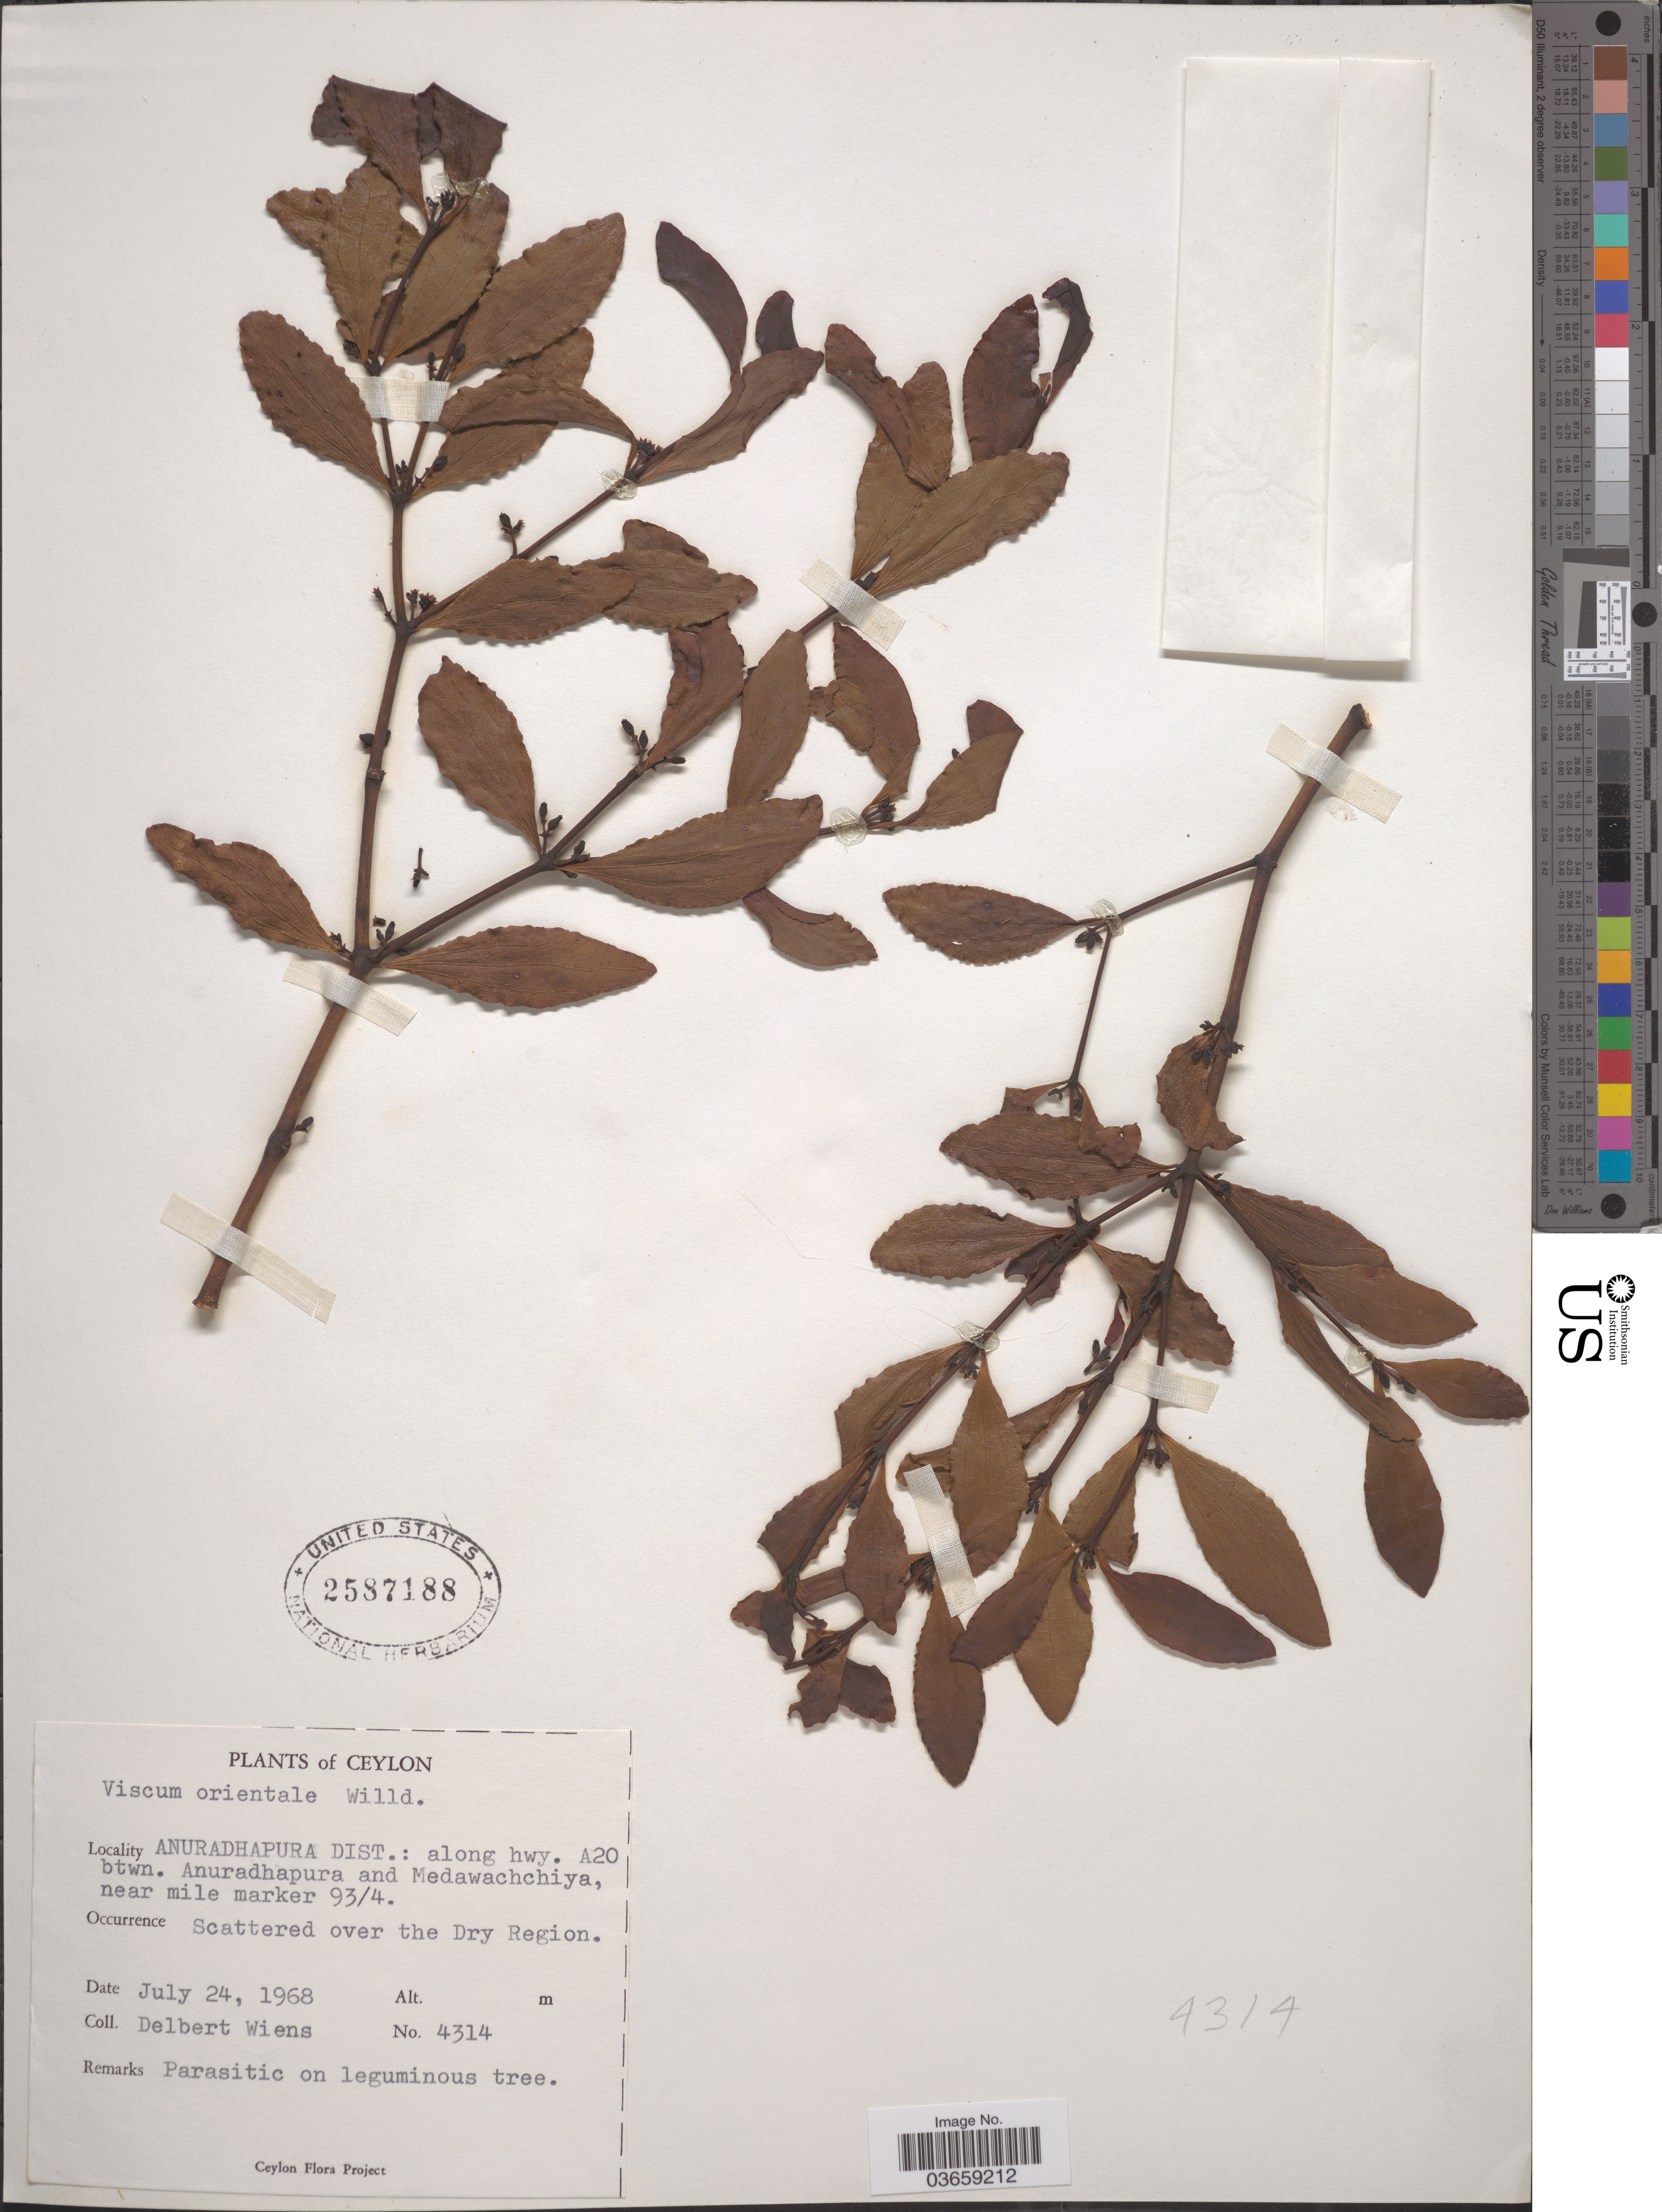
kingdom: Plantae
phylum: Tracheophyta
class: Magnoliopsida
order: Santalales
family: Viscaceae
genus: Viscum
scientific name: Viscum orientale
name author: DC.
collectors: D. Wiens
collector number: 4314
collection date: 1968-07-24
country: Sri Lanka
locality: Ceylon. Anuradhapura Dist.: along hwy. A20 btwn. Anuradhapura and Medawachchiya, near mile marker 93/4. Over the Dry Region.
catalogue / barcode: US 2587188